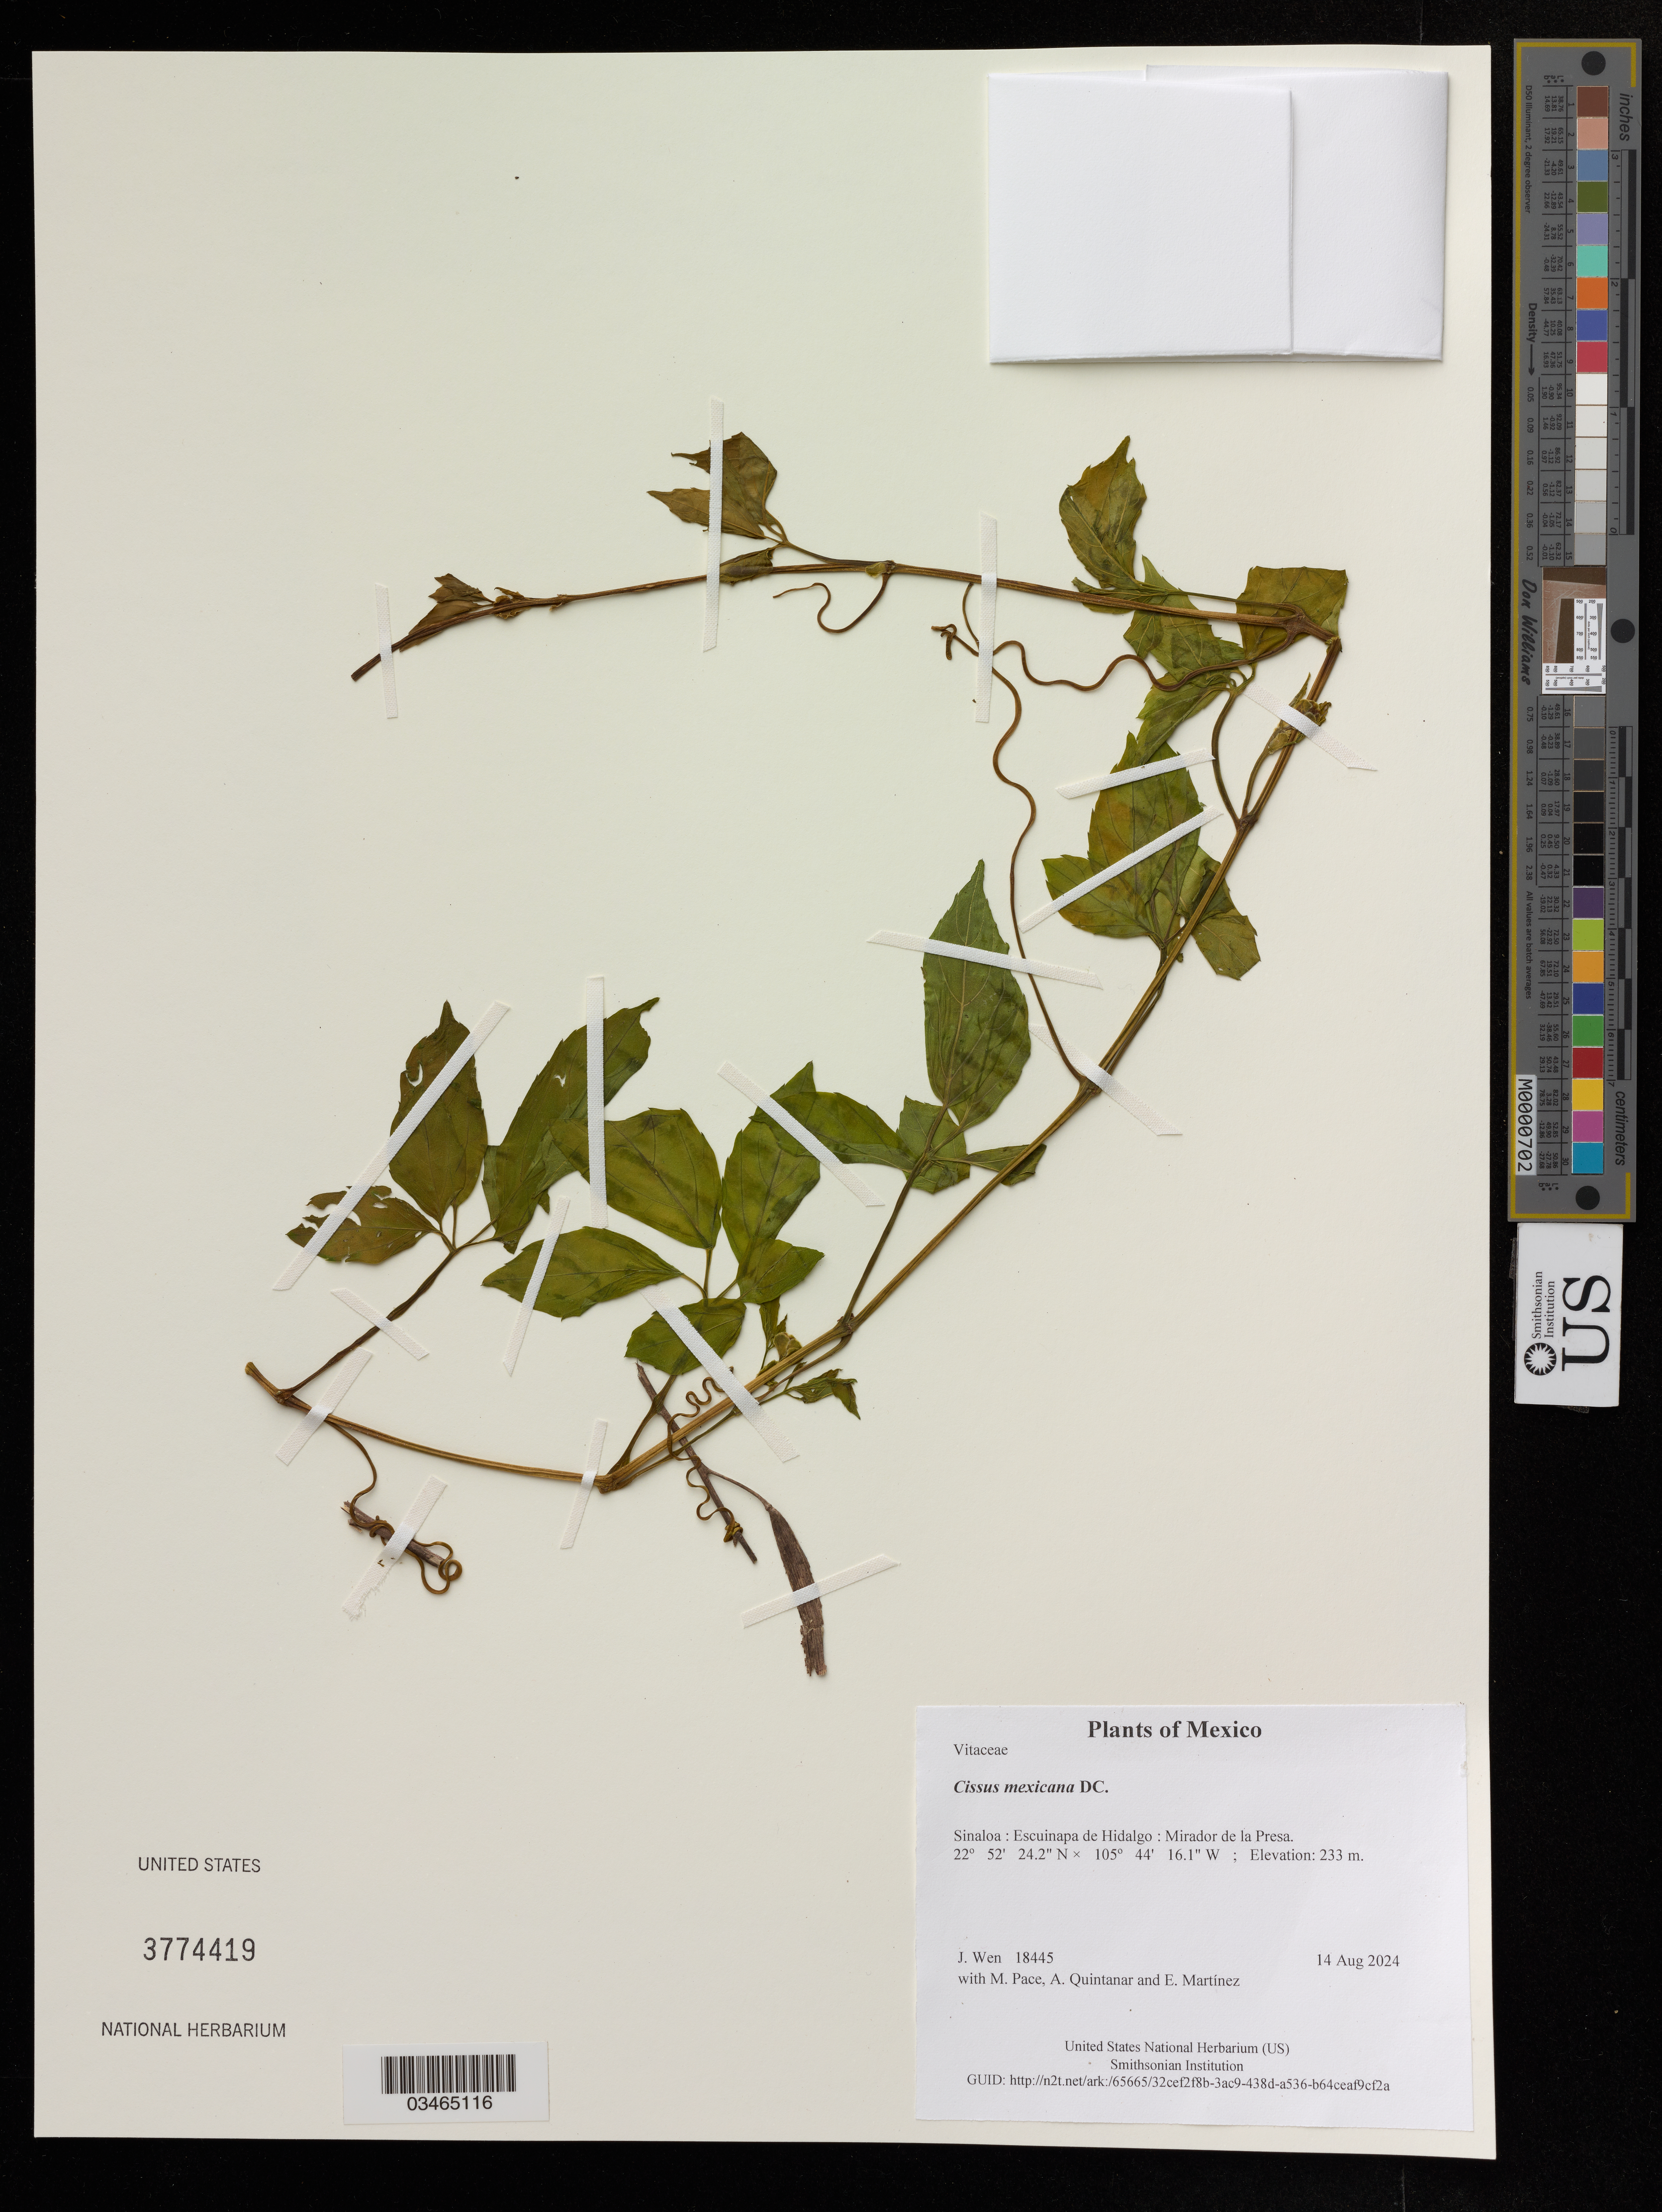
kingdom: Plantae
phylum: Tracheophyta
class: Magnoliopsida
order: Vitales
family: Vitaceae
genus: Cissus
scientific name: Cissus mexicana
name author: DC.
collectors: J. Wen, M. Pace, A. Quintanar & E. Martínez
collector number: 18445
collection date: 2024-08-14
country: Mexico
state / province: Sinaloa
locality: Escuinapa de Hidalgo: Mirador de la Presa.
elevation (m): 233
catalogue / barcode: US 3774419